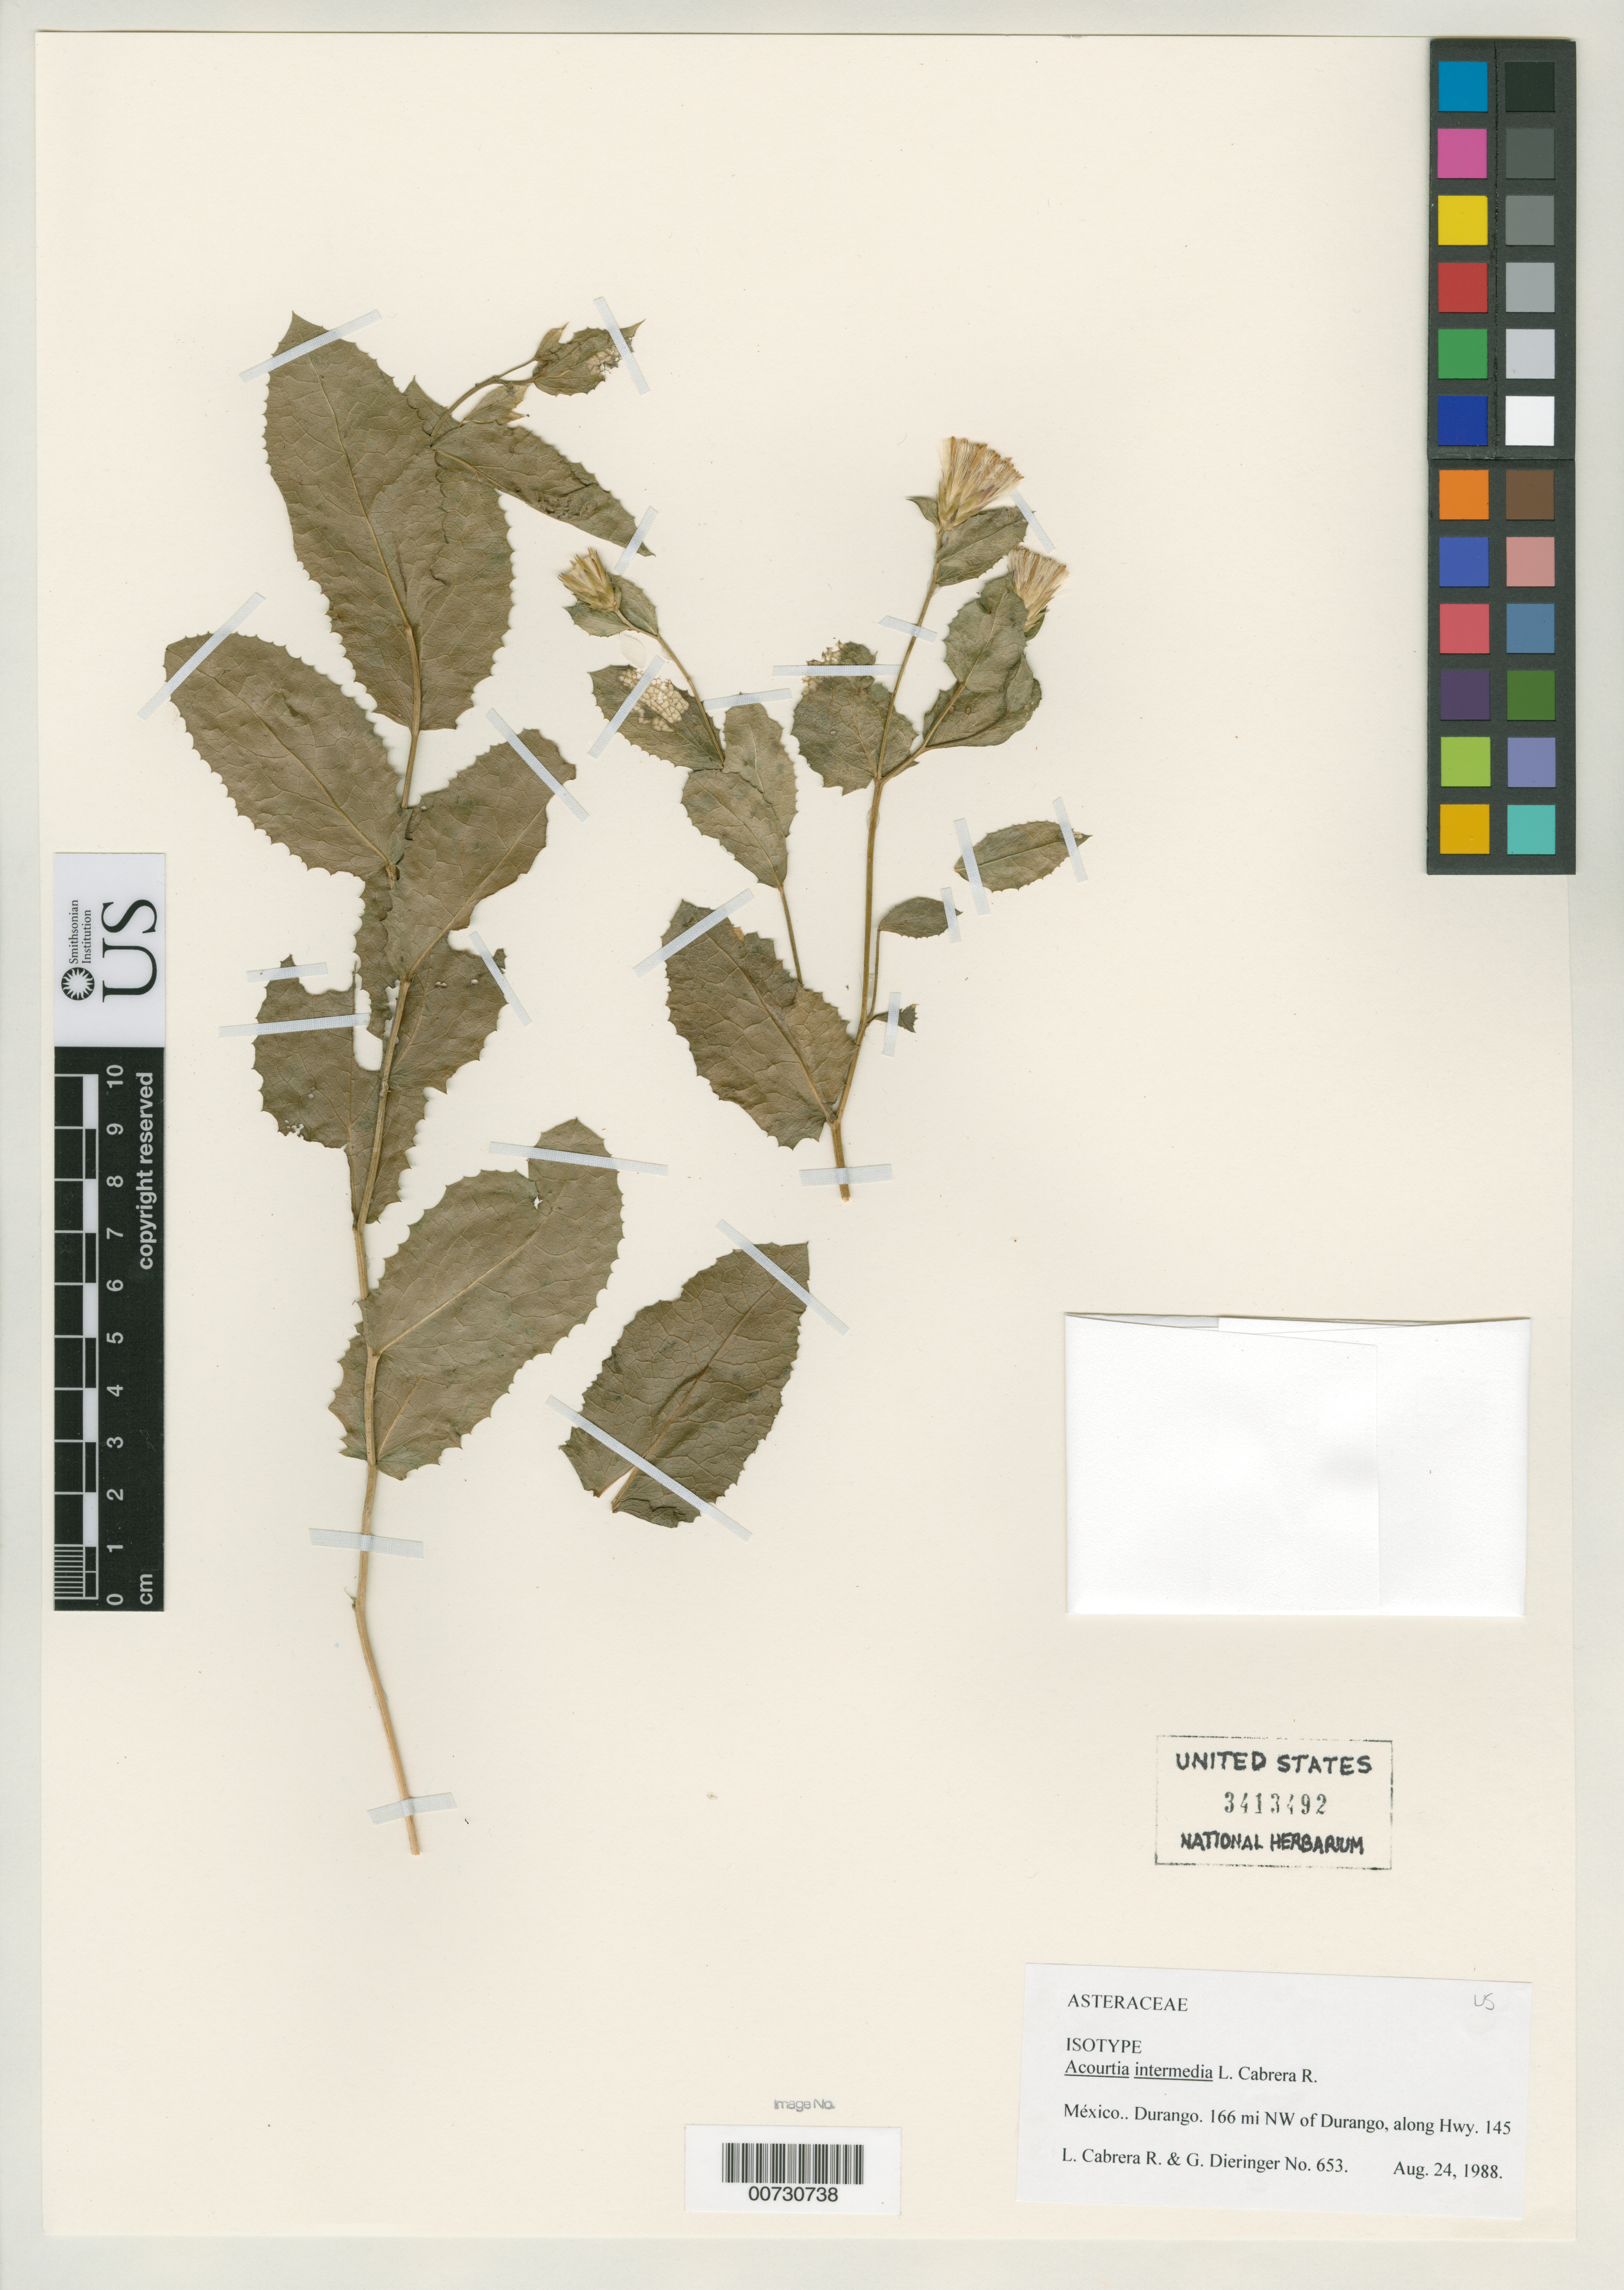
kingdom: Plantae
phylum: Tracheophyta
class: Magnoliopsida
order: Asterales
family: Asteraceae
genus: Acourtia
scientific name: Acourtia intermedia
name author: L. Cabrera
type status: Isotype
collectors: R. Cabrera L. & G. Dieringer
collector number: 653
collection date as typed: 24 Aug 1988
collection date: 1988-08-24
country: Mexico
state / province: Durango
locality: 166 mi. NW of Durango, along Hwy 145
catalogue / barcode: US 3413492